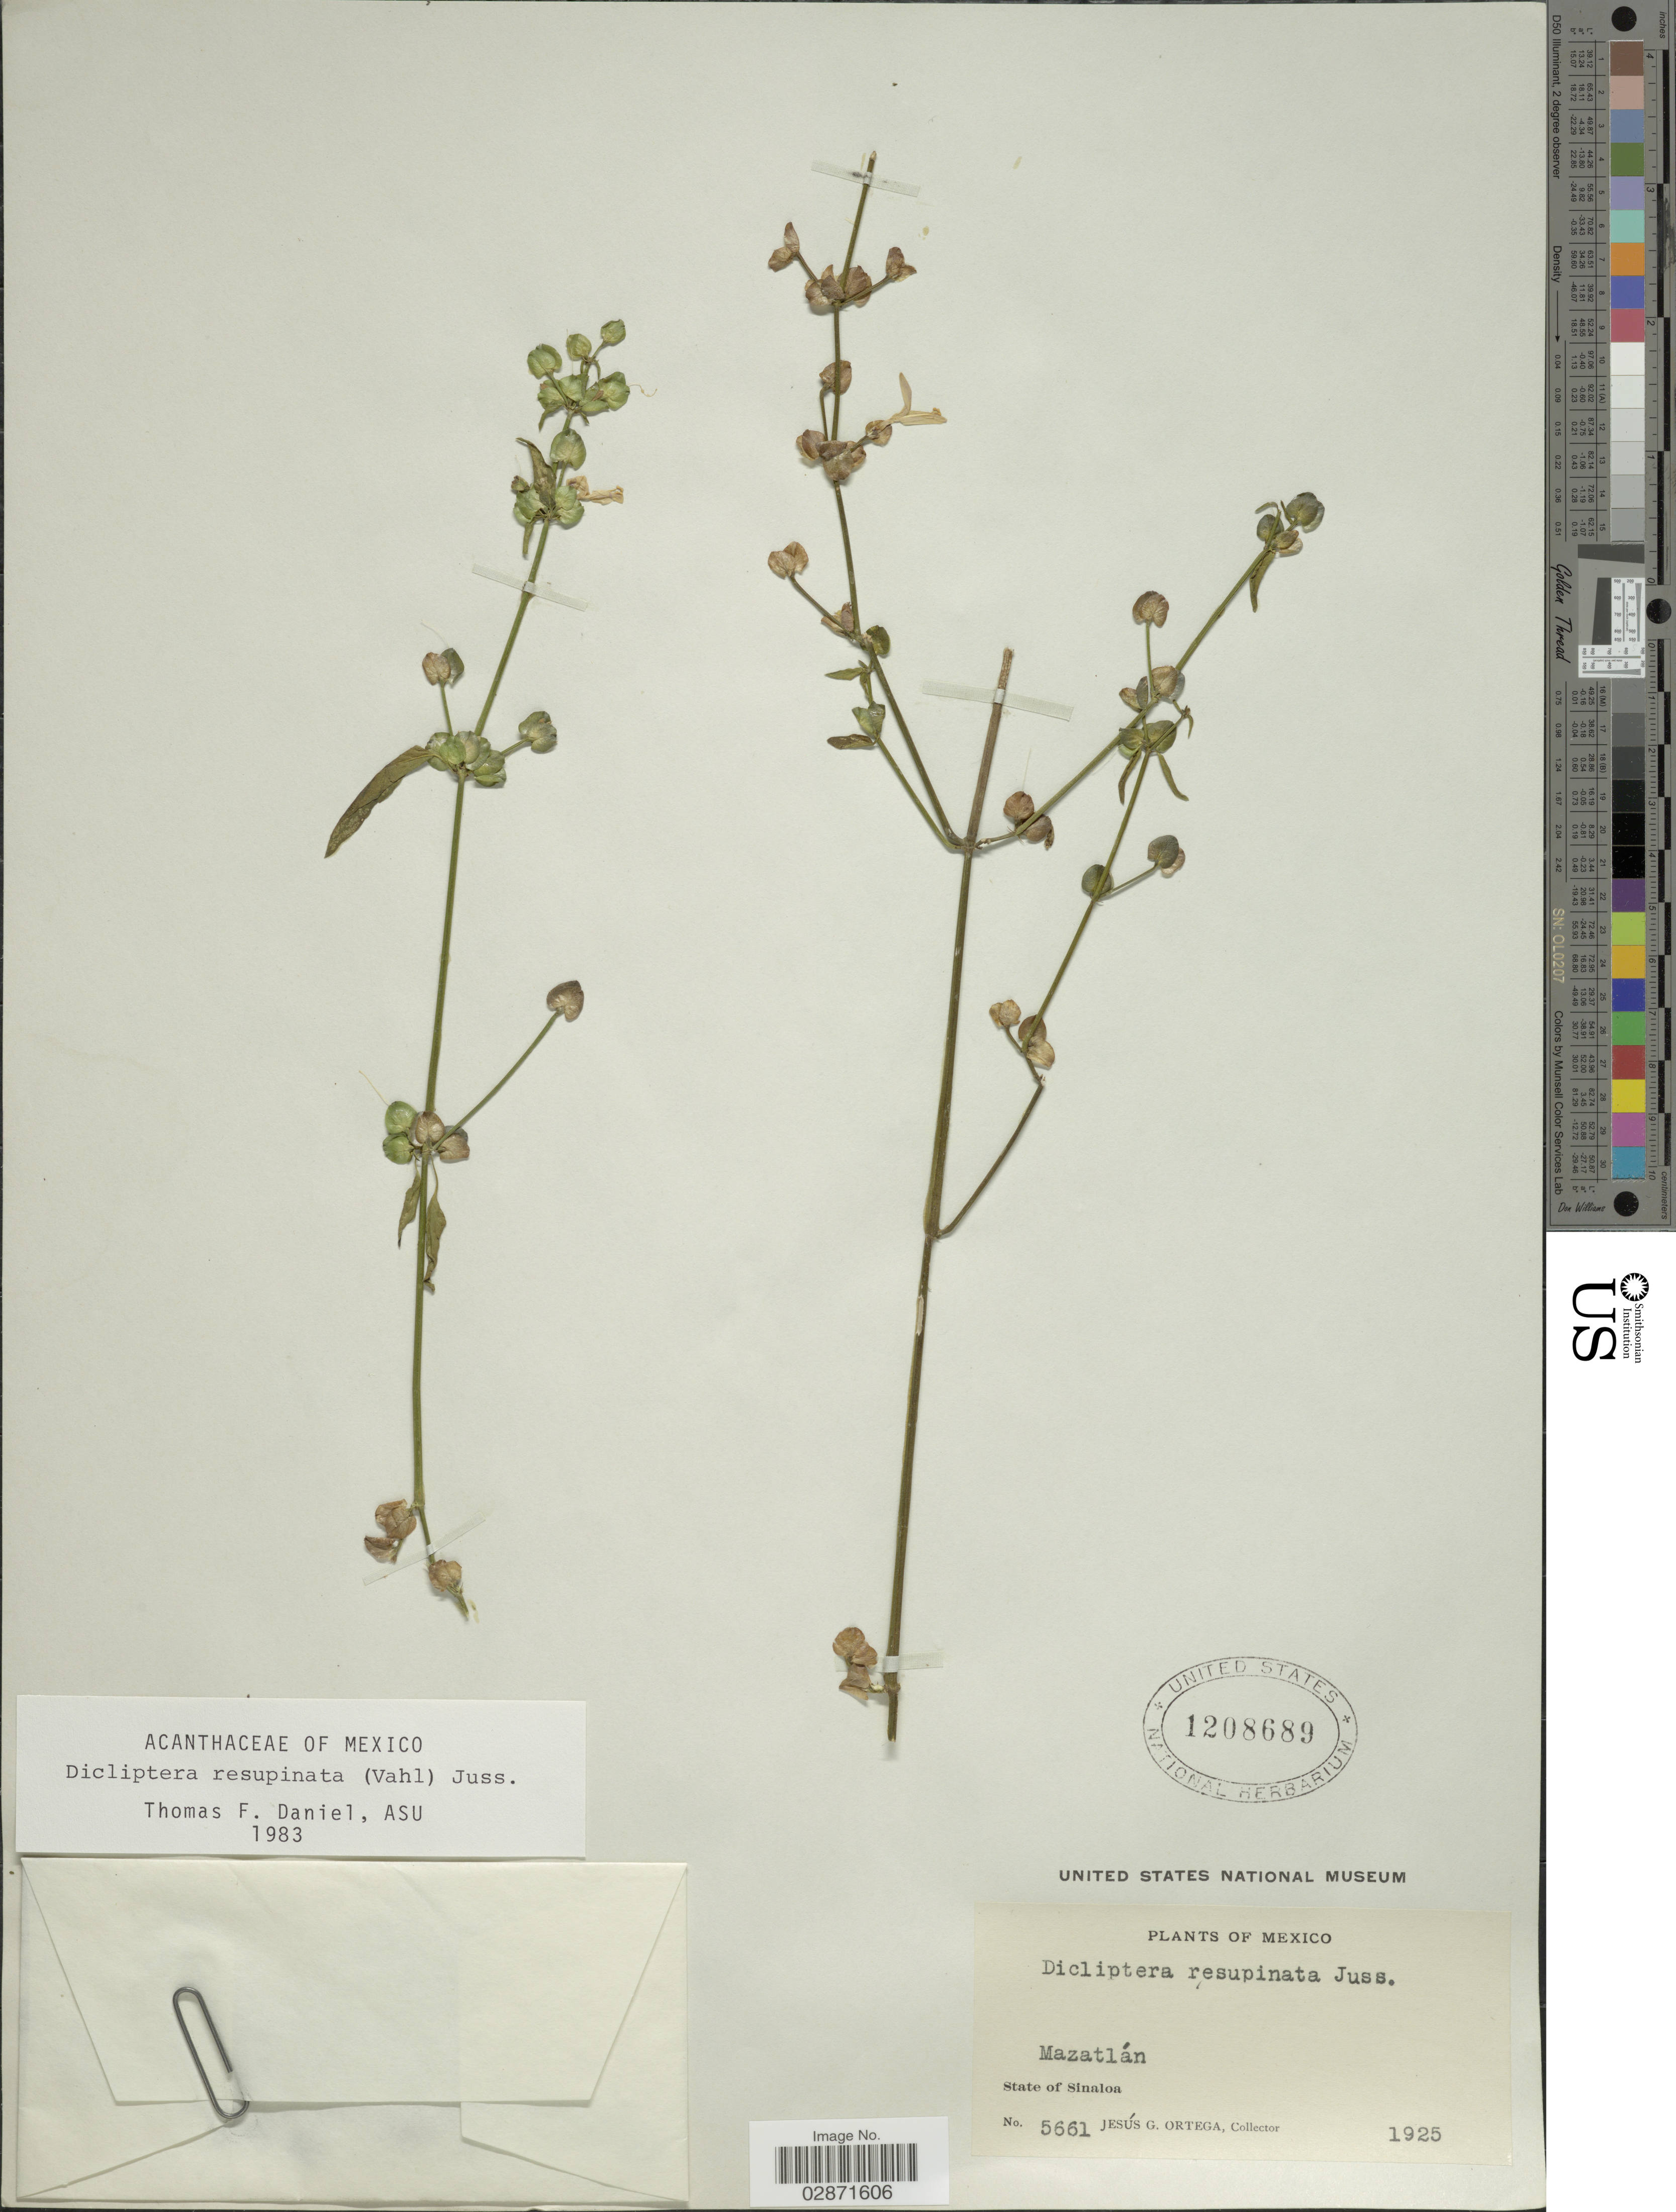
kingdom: Plantae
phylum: Tracheophyta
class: Magnoliopsida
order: Lamiales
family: Acanthaceae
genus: Dicliptera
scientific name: Dicliptera resupinata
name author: (Vahl) Juss.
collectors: J. Ortega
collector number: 5661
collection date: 1925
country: Mexico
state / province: Sinaloa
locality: Mazatlán.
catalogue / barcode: US 1208689